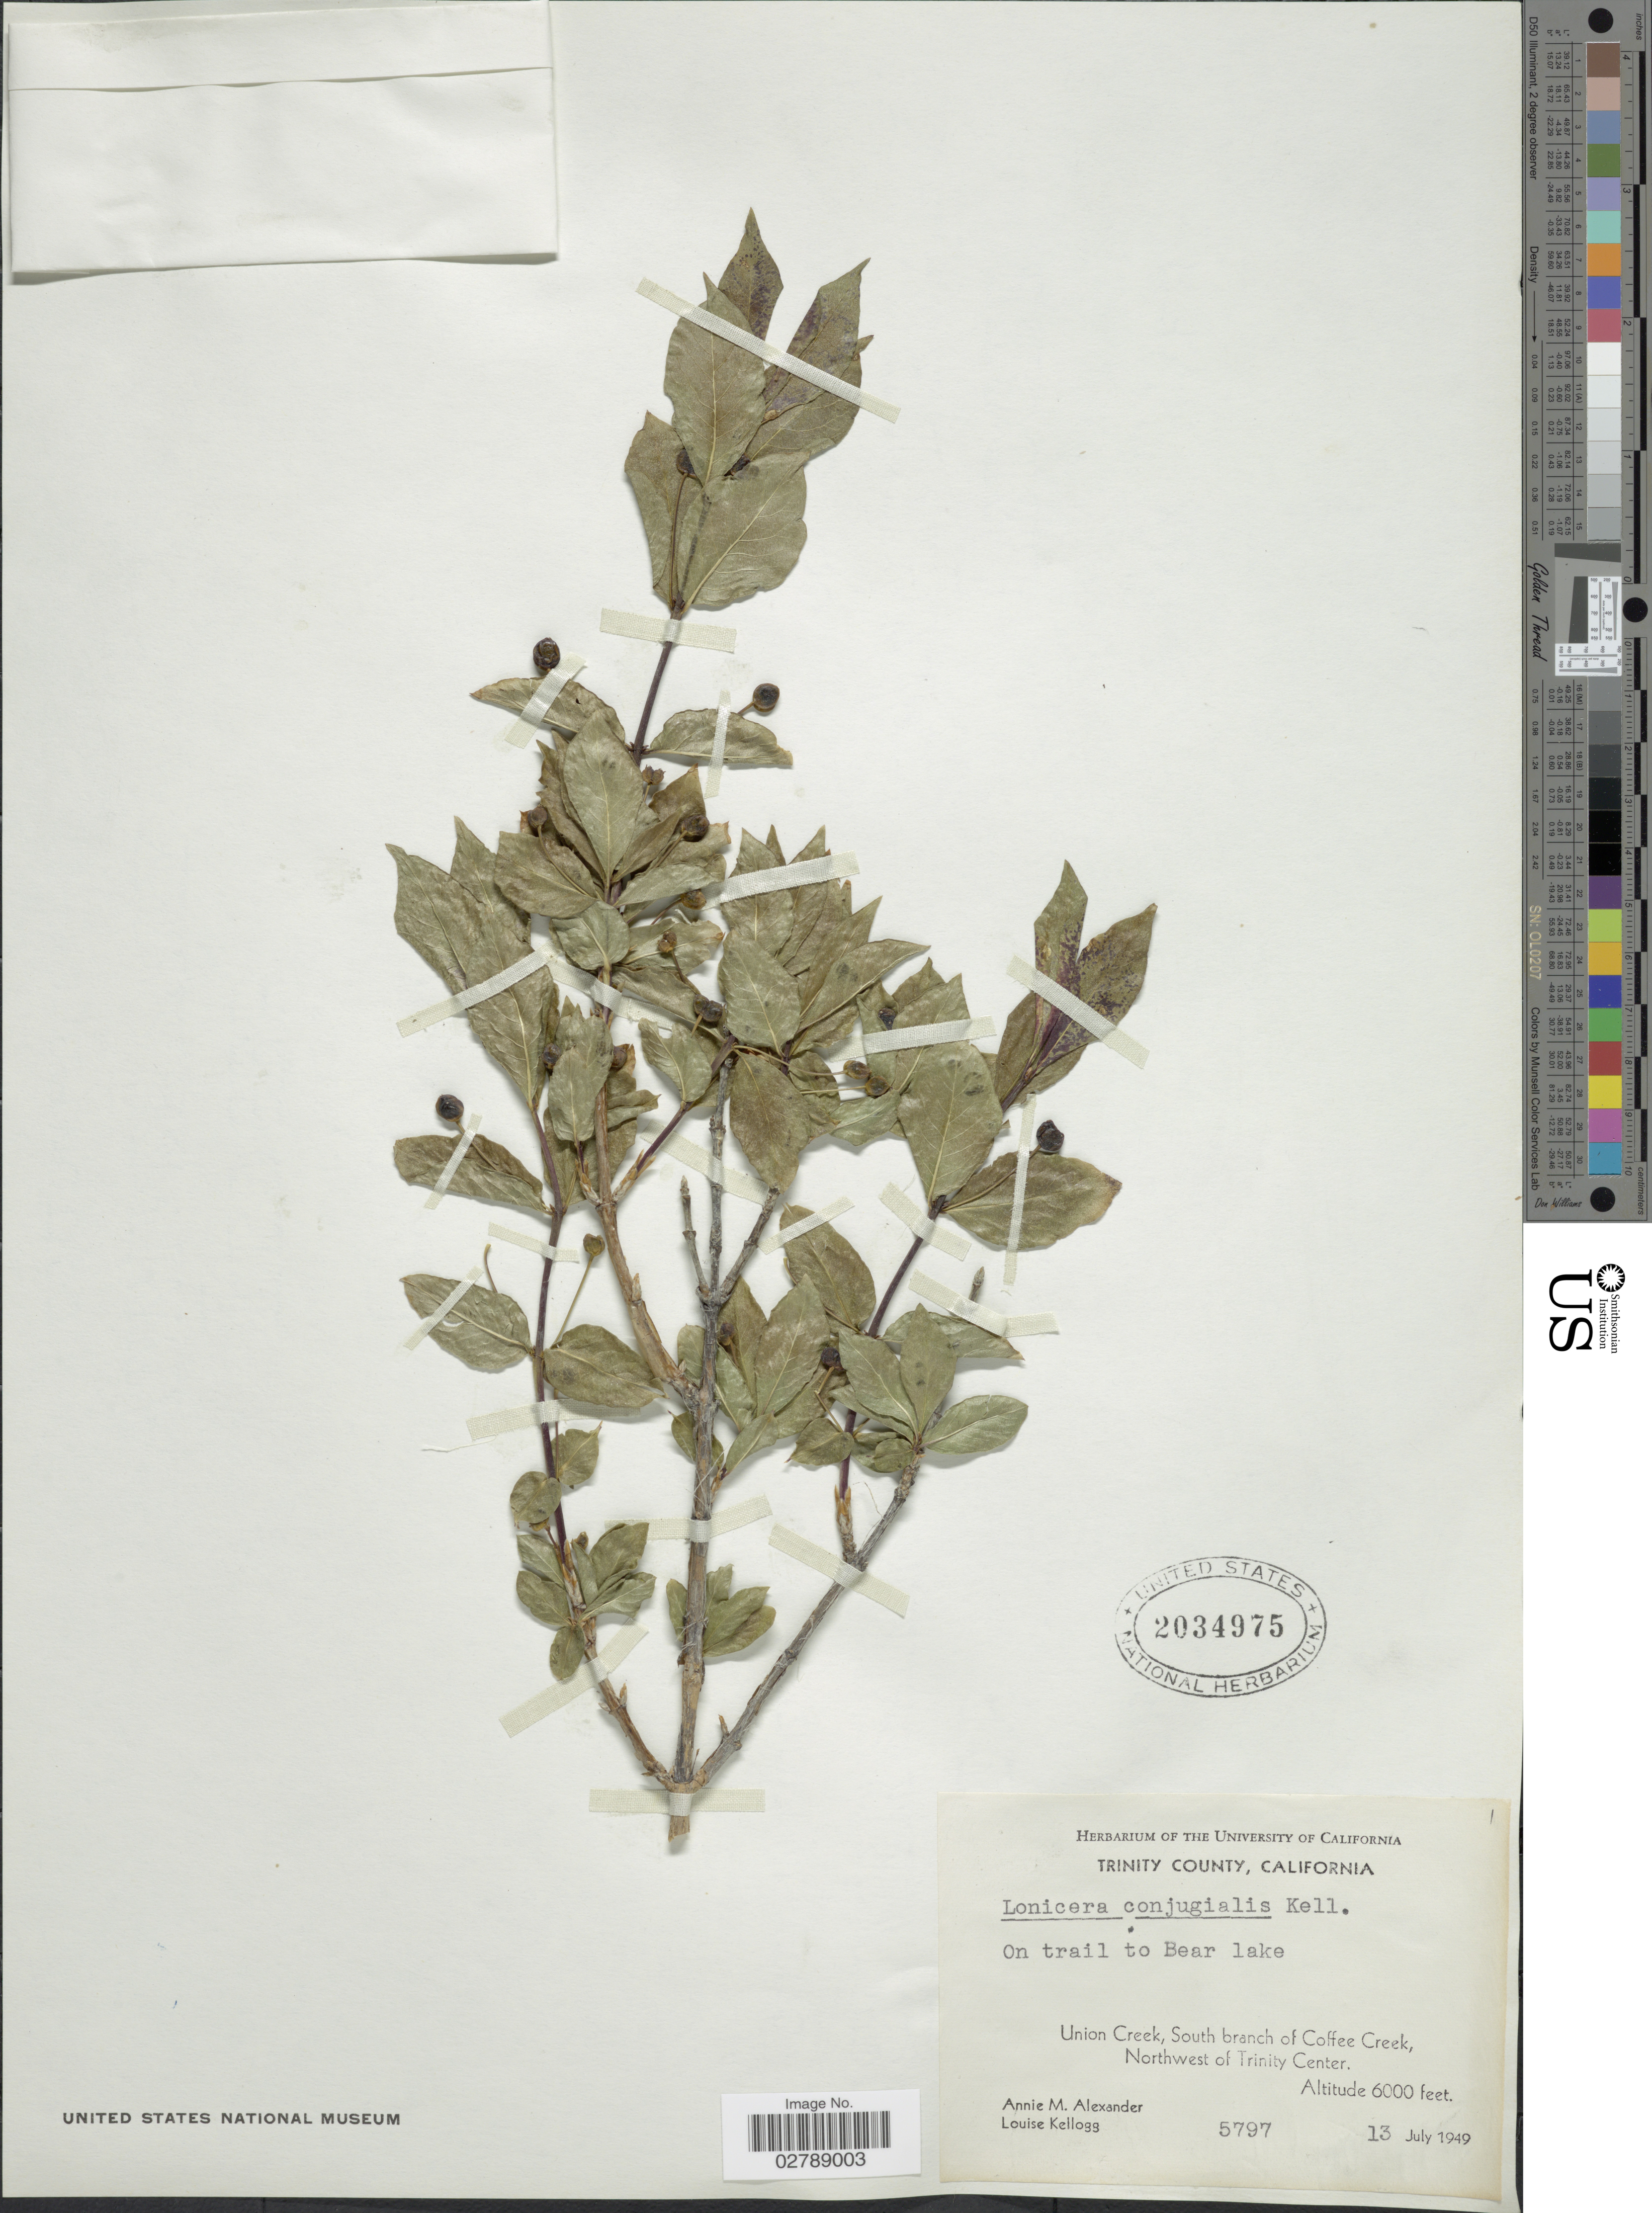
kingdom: Plantae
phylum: Tracheophyta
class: Magnoliopsida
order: Dipsacales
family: Caprifoliaceae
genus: Lonicera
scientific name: Lonicera conjugialis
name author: Kellogg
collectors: A. M. Alexander & L. Kellogg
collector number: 5797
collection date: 1949-07-13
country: United States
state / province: California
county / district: Trinity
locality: Trinity County. On trail to Bear lake. Union Creek, South branch of Coffee Creek, Northwest of Trinity Center.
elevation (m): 1829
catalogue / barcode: US 2034975